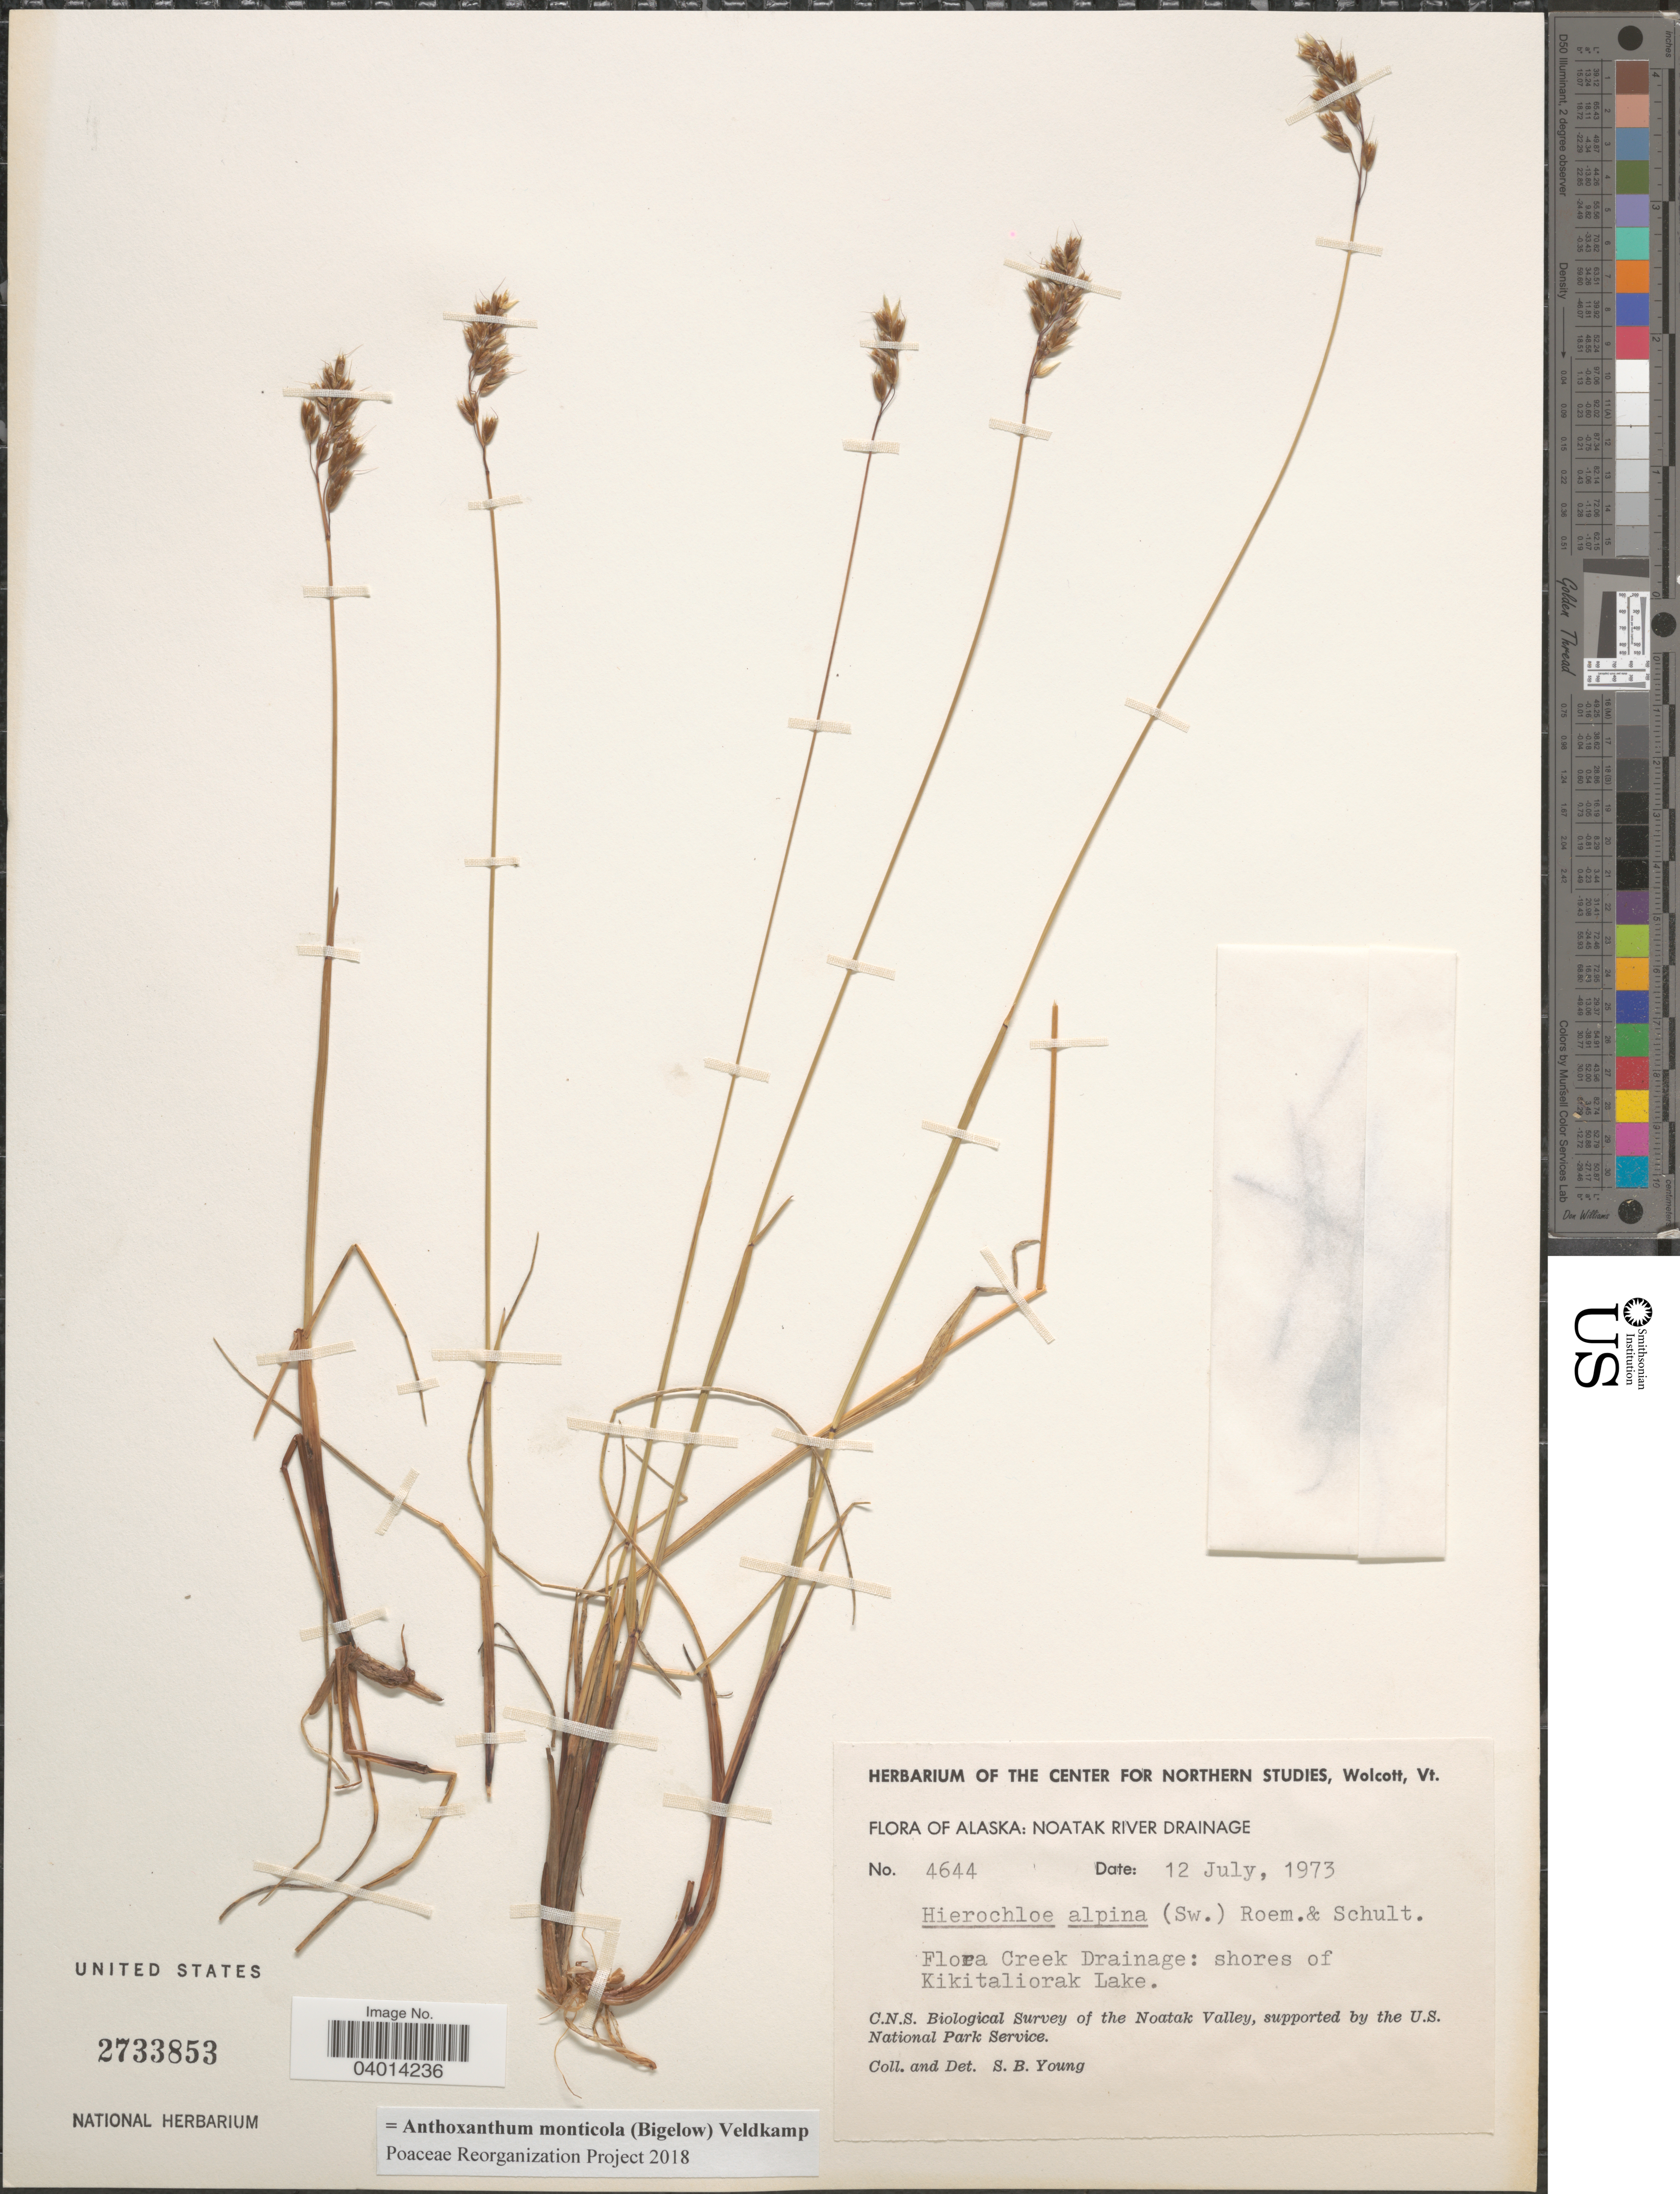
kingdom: Plantae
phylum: Tracheophyta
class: Liliopsida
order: Poales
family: Poaceae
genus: Anthoxanthum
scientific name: Anthoxanthum monticola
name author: (Bigelow) Veldkamp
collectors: S. Young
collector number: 4644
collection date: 1973-07-12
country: United States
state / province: Alaska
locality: Noatak River Drainage. Flora Creek Drainage: shores of Kikitaliorak Lake.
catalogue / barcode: US 2733853